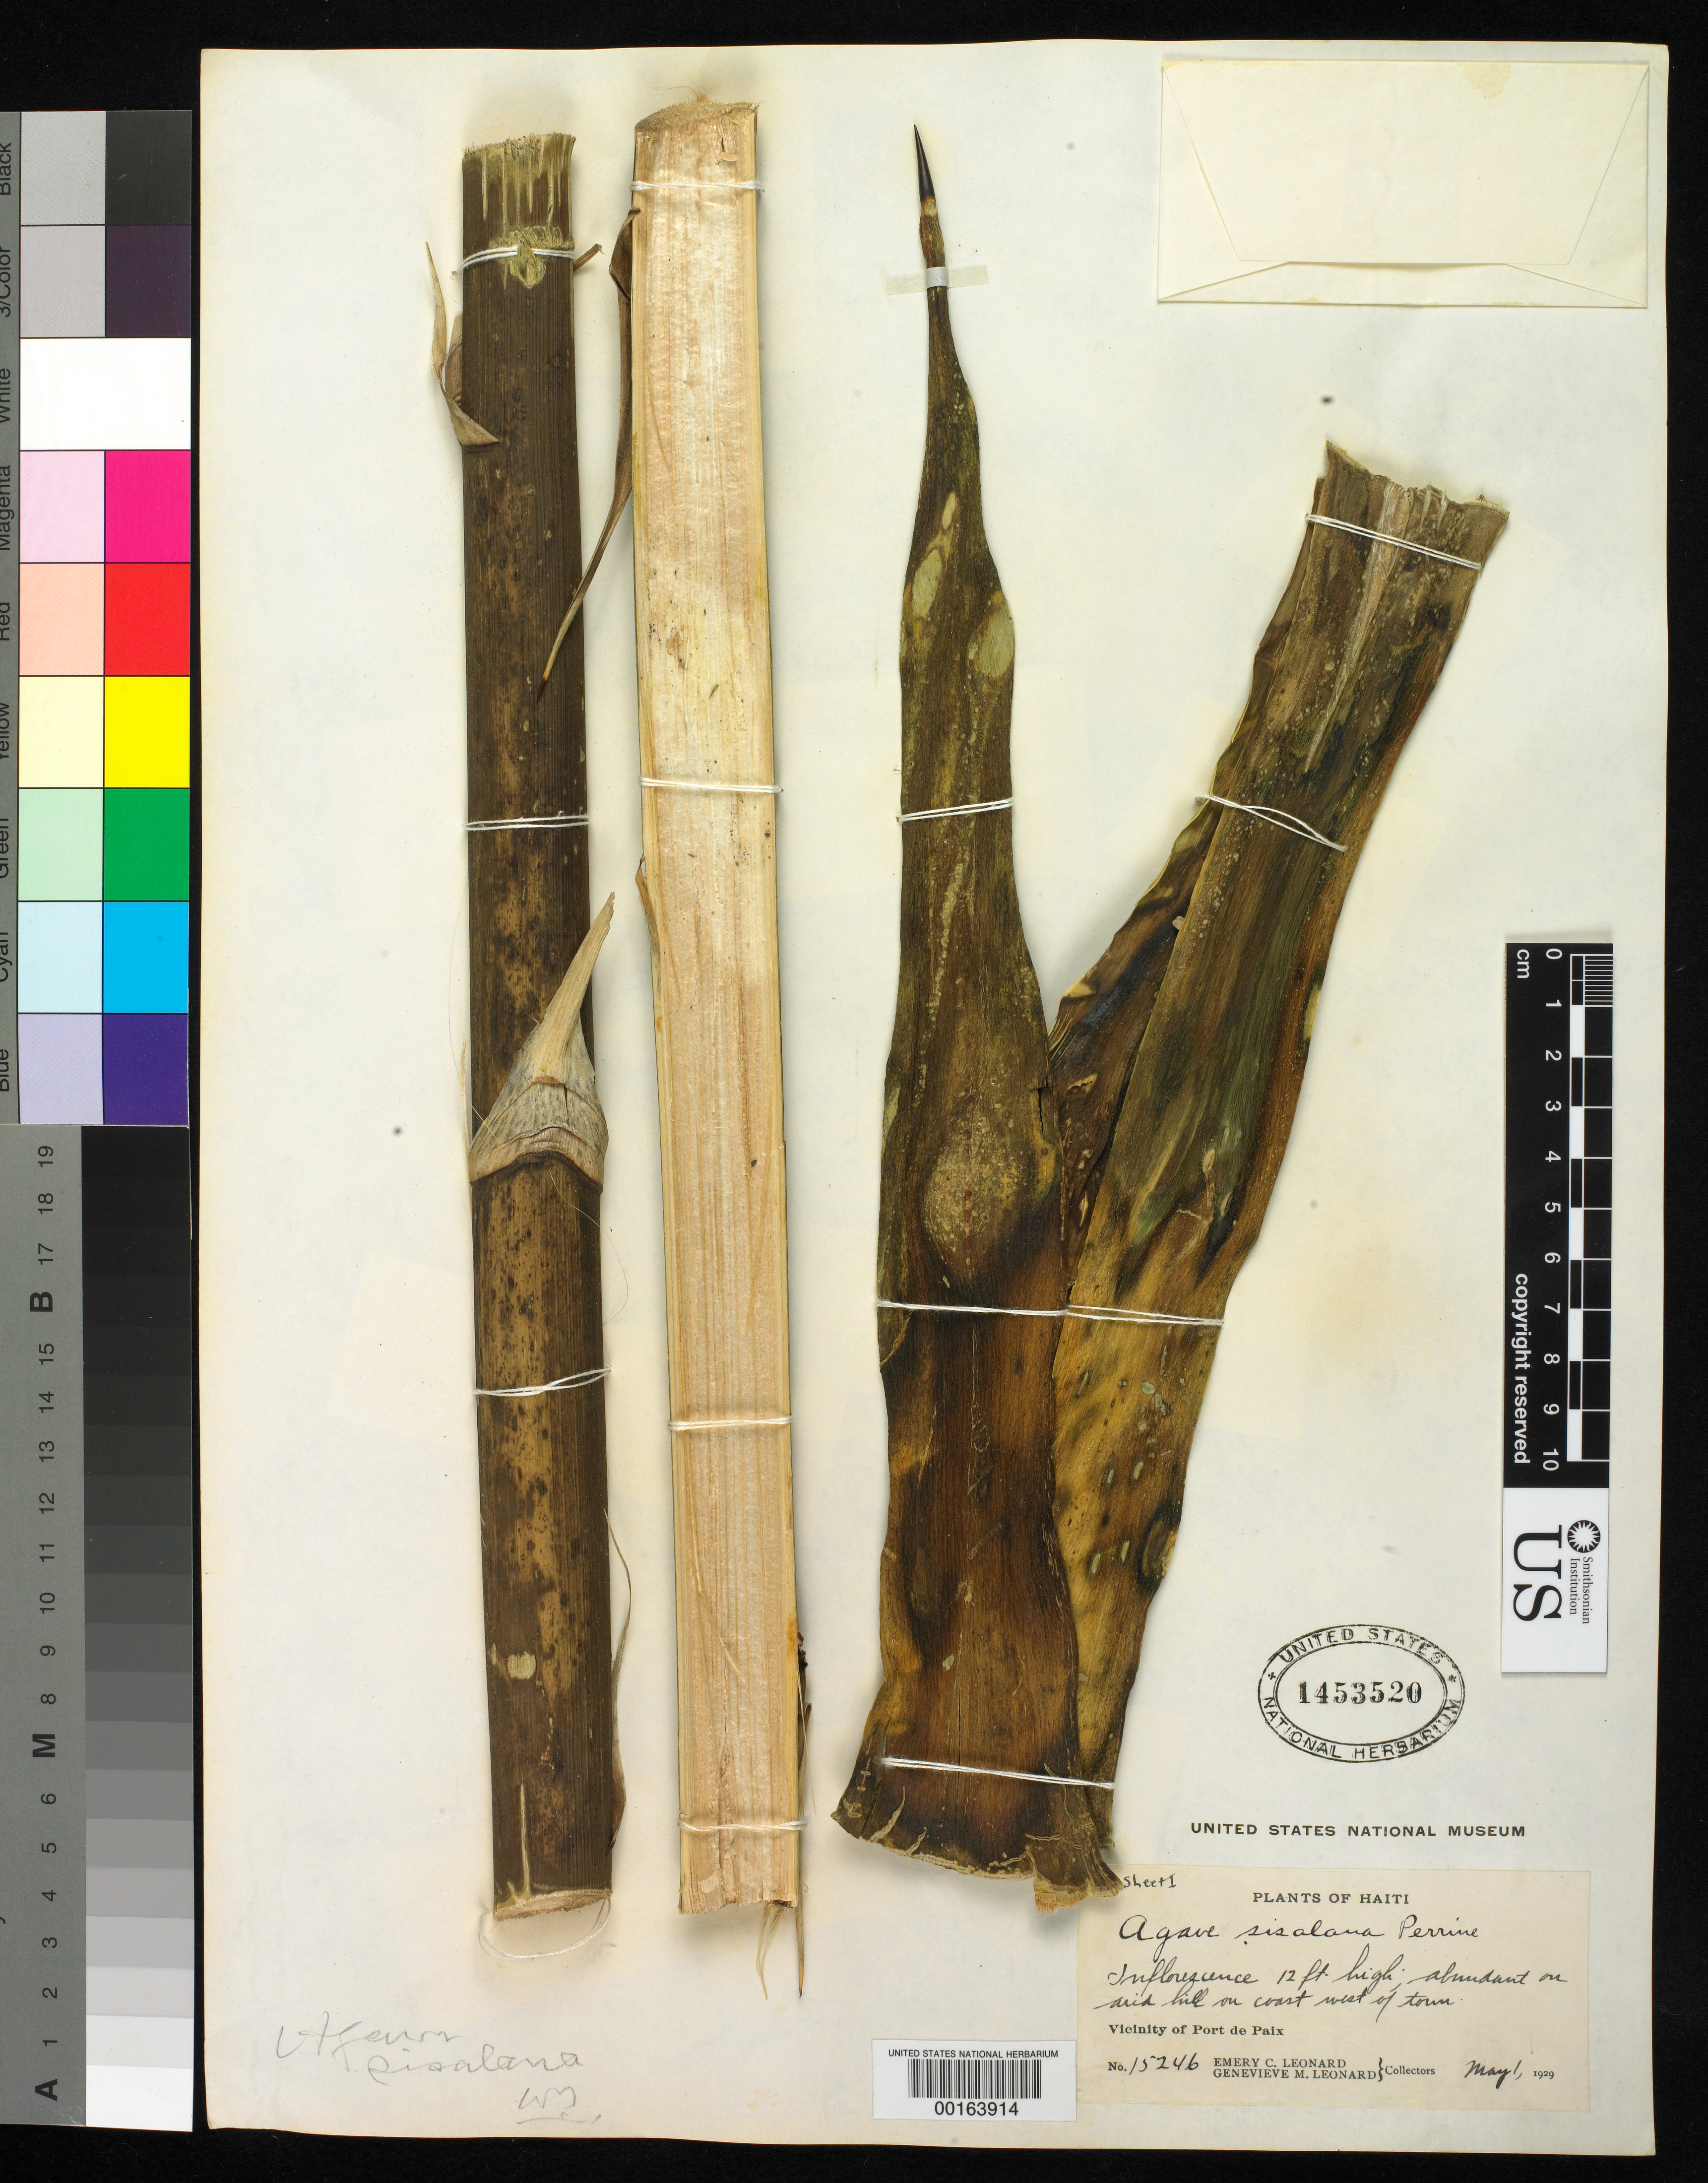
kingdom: Plantae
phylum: Tracheophyta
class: Liliopsida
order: Asparagales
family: Asparagaceae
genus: Agave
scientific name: Agave sisalana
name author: Perrine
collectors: E. C. Leonard & G. M. Leonard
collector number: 15246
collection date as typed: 01 May 1929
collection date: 1929-05-01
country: Haiti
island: Hispaniola Island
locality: Vicinity of port de paix, on hill w of town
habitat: Arid hill on coast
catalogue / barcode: US 1453520